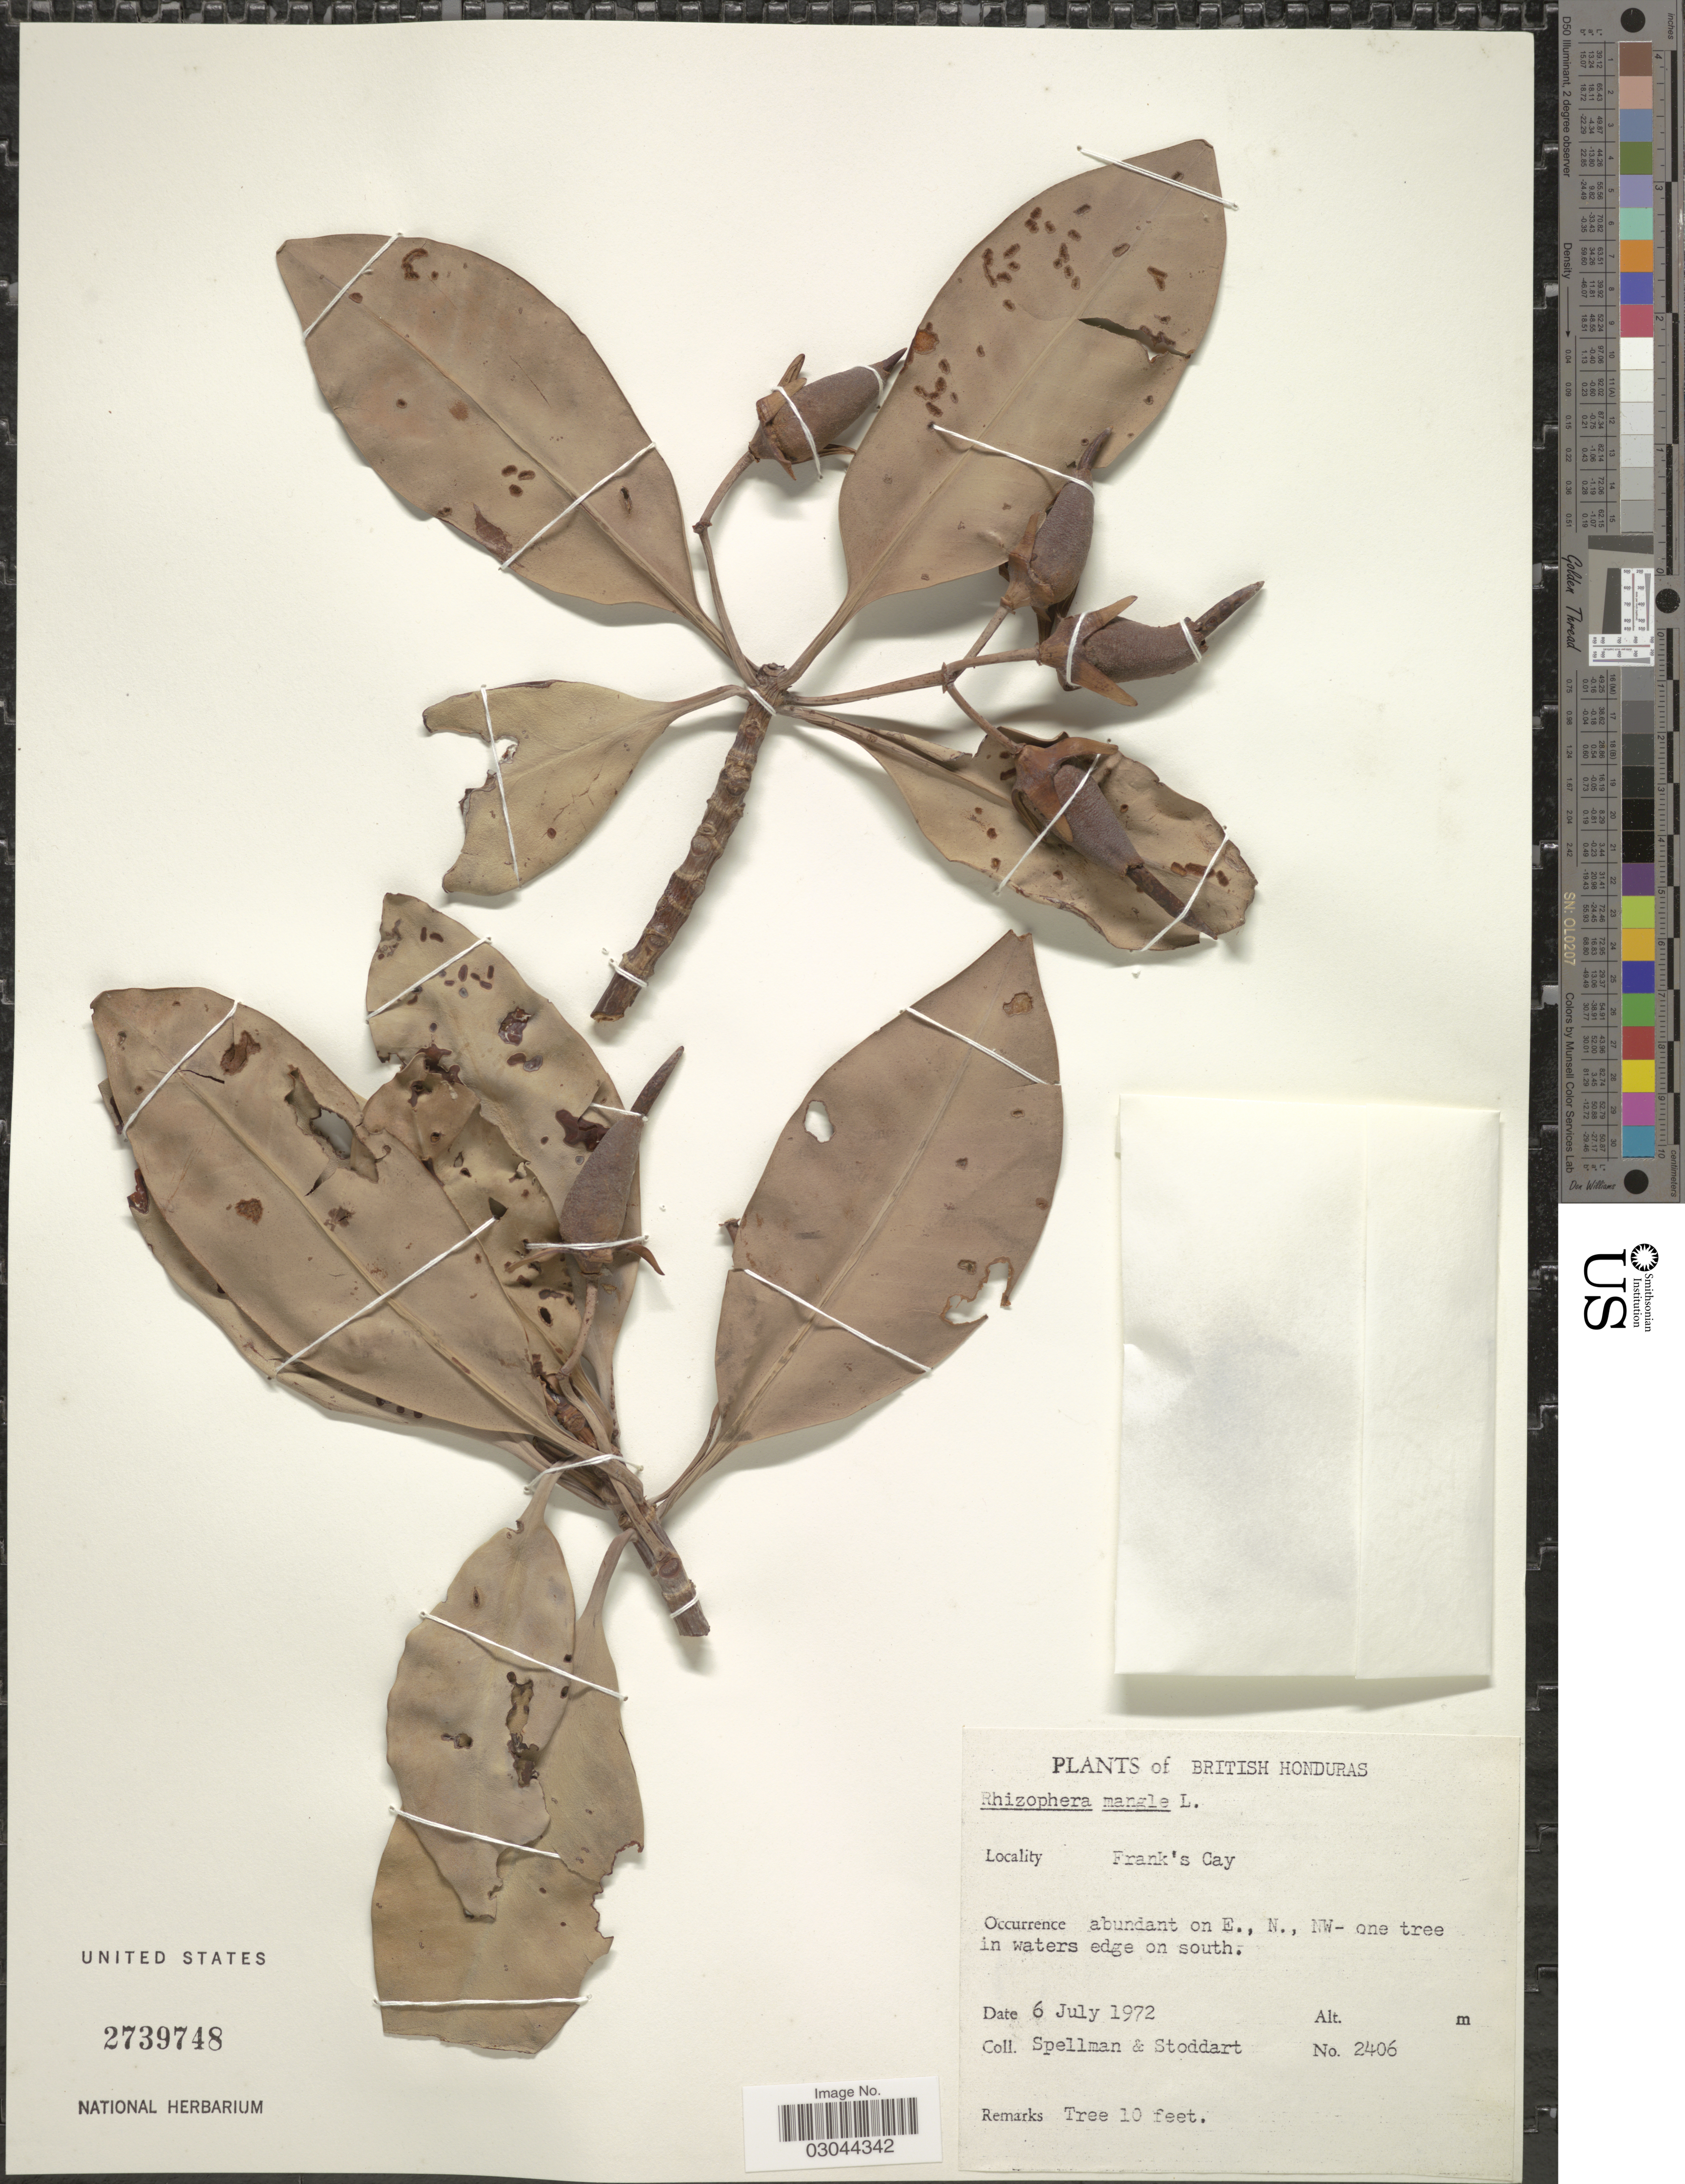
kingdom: Plantae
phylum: Tracheophyta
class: Magnoliopsida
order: Malpighiales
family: Rhizophoraceae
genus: Rhizophora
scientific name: Rhizophora mangle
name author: L.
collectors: Spellman, -- & -. Stoddart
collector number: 2406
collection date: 1972-07-06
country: Belize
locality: British Honduras. Frank's Cay.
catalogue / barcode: US 2739748